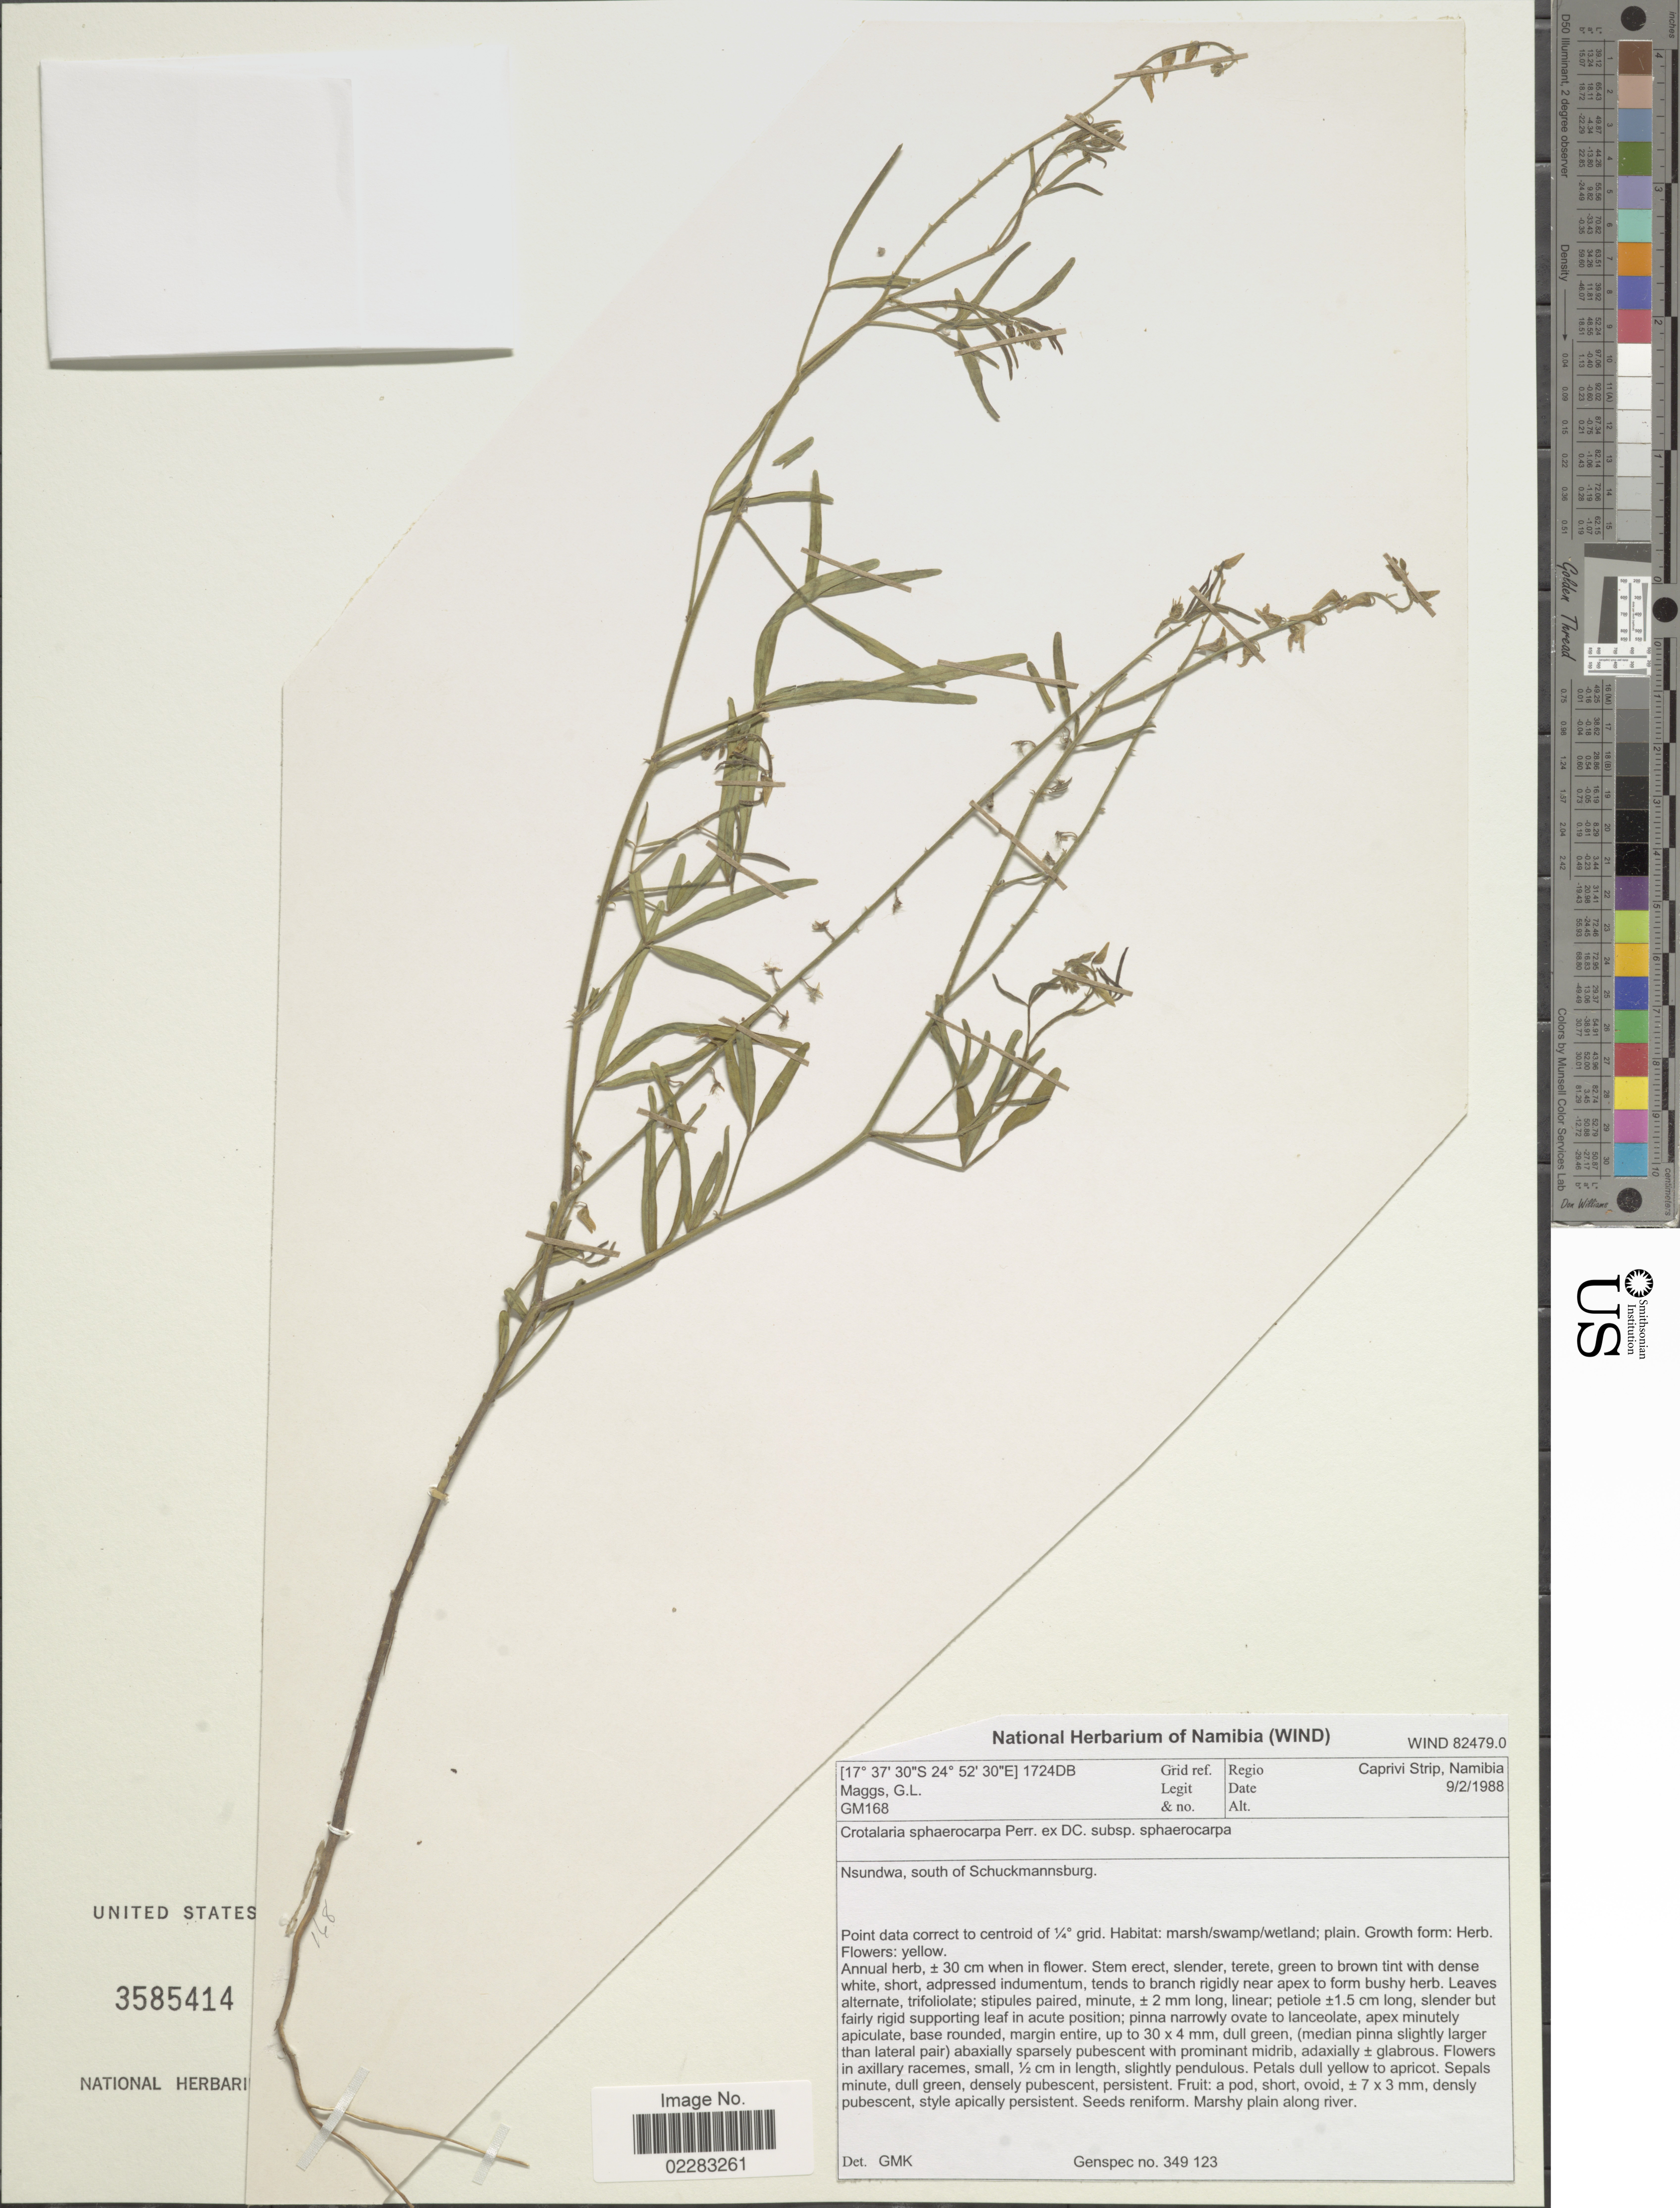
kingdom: Plantae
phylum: Tracheophyta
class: Magnoliopsida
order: Fabales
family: Fabaceae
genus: Crotalaria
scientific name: Crotalaria sphaerocarpa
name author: Perr. ex DC.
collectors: G. Maggs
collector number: GM168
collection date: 1988-02-09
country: Namibia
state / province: Caprivi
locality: Caprivi Strip, Nsundwa, south of Schuckmannsburg.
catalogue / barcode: US 3585414